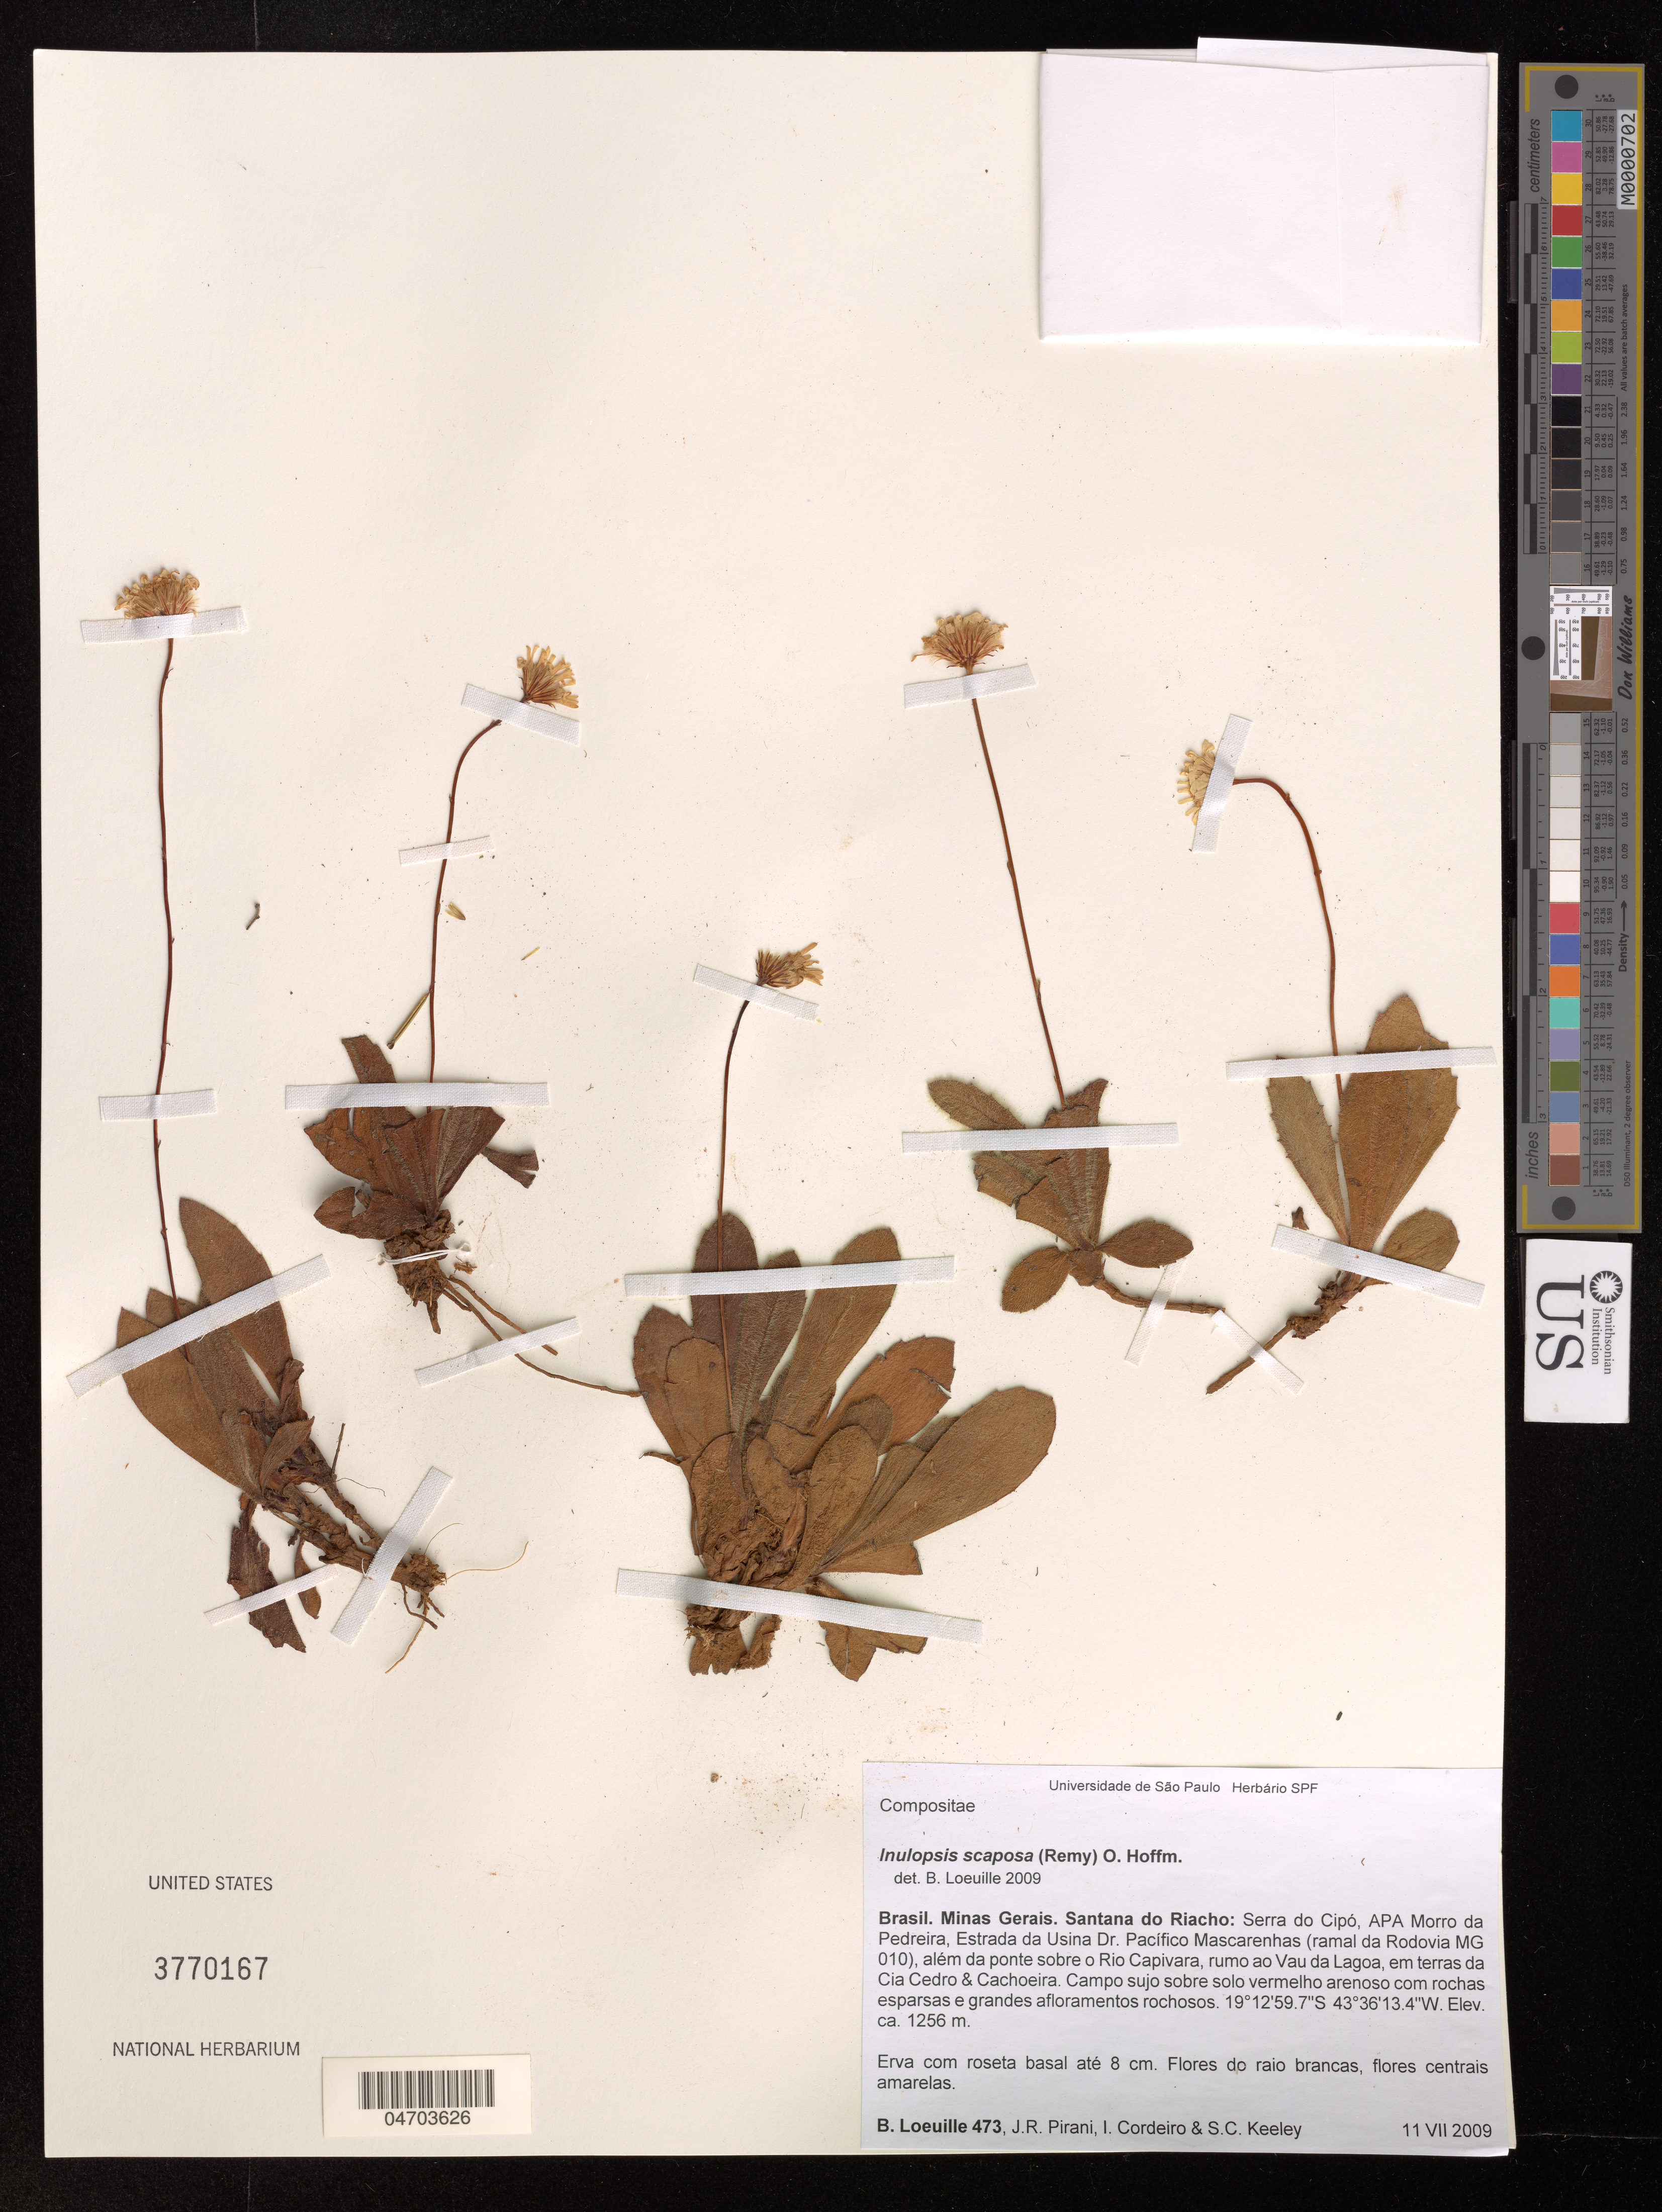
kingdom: Plantae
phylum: Tracheophyta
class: Magnoliopsida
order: Asterales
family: Asteraceae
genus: Inulopsis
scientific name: Inulopsis scaposa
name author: (DC.) O. Hoffm.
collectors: B. Loeuille, J. Pirani, I. Cordeiro & S. C. Keeley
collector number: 473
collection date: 2009-07-11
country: Brazil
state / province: Minas Gerais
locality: Santana do Riacho: Serra do Cipó, APA Morro da Pedreira, Estrada da Usina Dr. Pacifico Mascarenhas (ramal da Rodovia MG 010), além da ponte sobre o Rio Capivara, rumo ao Vau da Lagoa, em terras da Cia Cedro & Cachoeira.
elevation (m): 1256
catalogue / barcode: US 3770167